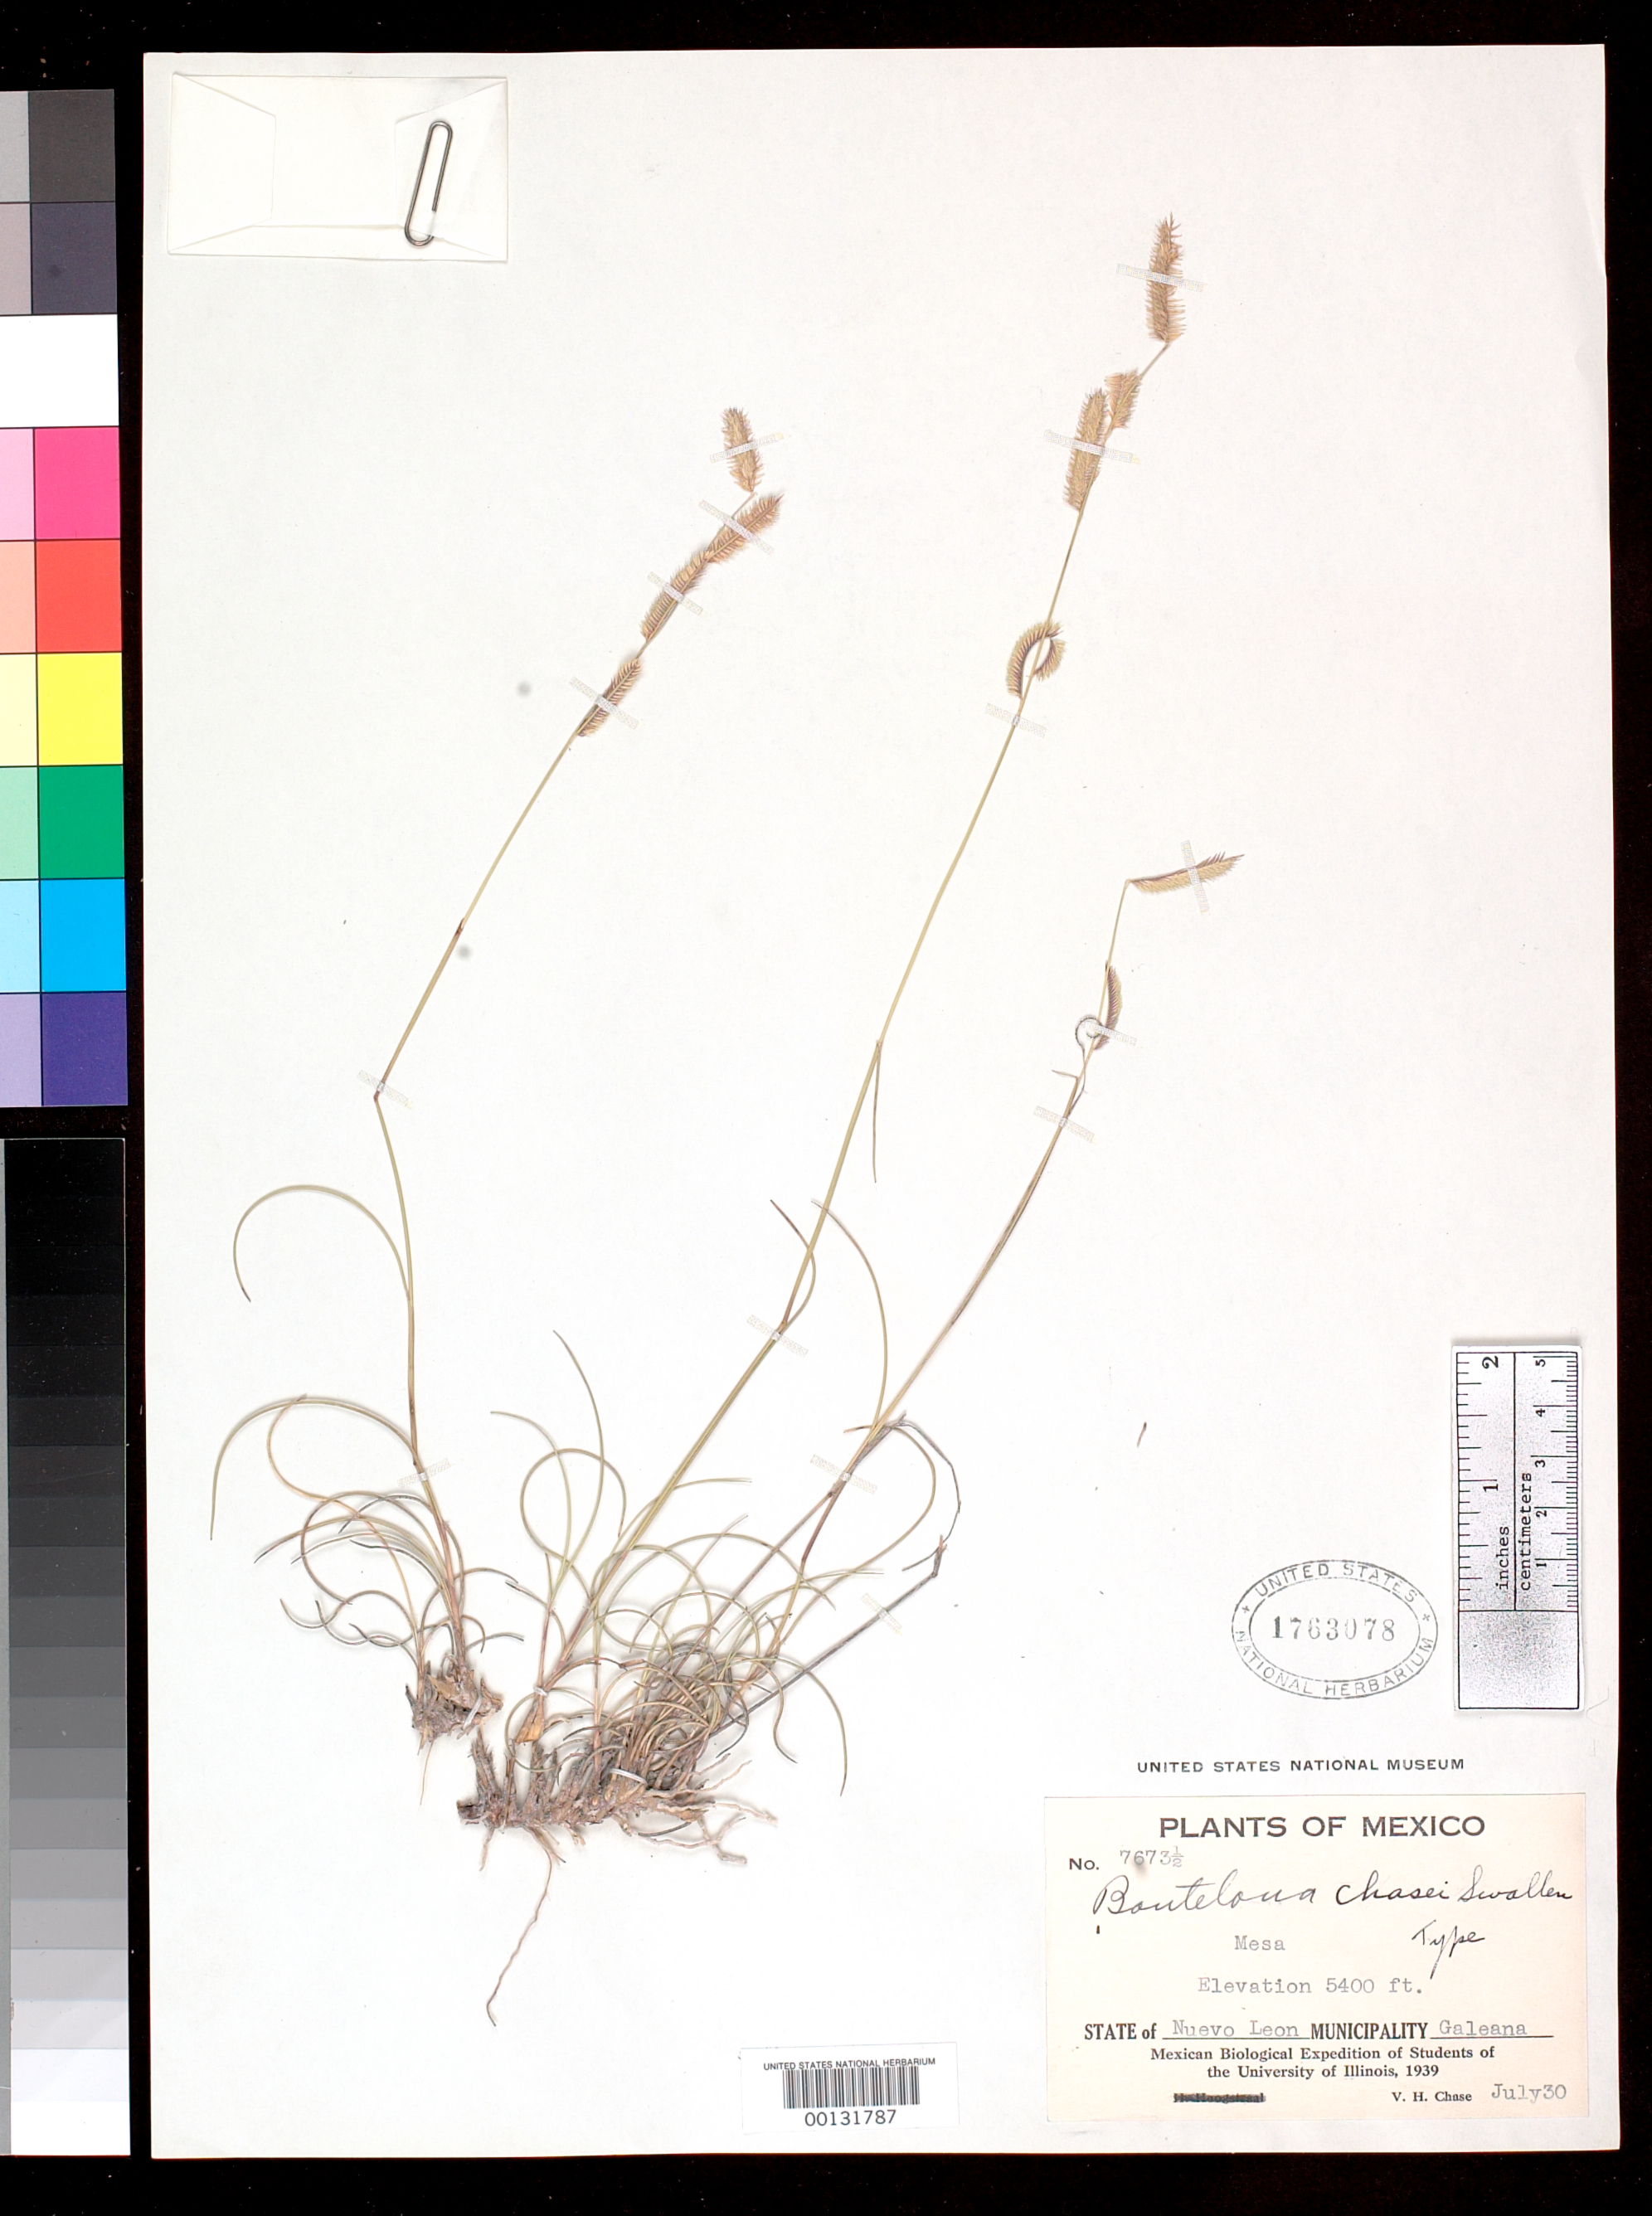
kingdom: Plantae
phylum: Tracheophyta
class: Liliopsida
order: Poales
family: Poaceae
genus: Bouteloua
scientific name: Bouteloua chasei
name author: Swallen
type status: Holotype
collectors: V. H. Chase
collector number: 7673-1/2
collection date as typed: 30 Jul 1939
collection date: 1939-07-30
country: Mexico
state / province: Nuevo León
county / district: Galeana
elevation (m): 1646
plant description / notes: Chase 7673 (not 7673 1/2) collected at same locality on same day is a different taxon (Bouteloua hirsuta Lag.; US duplicate USNH 1763077, barcode 00483305) and is not part of the type collection of Bouteloua chasei Swallen.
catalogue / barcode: US 1763078